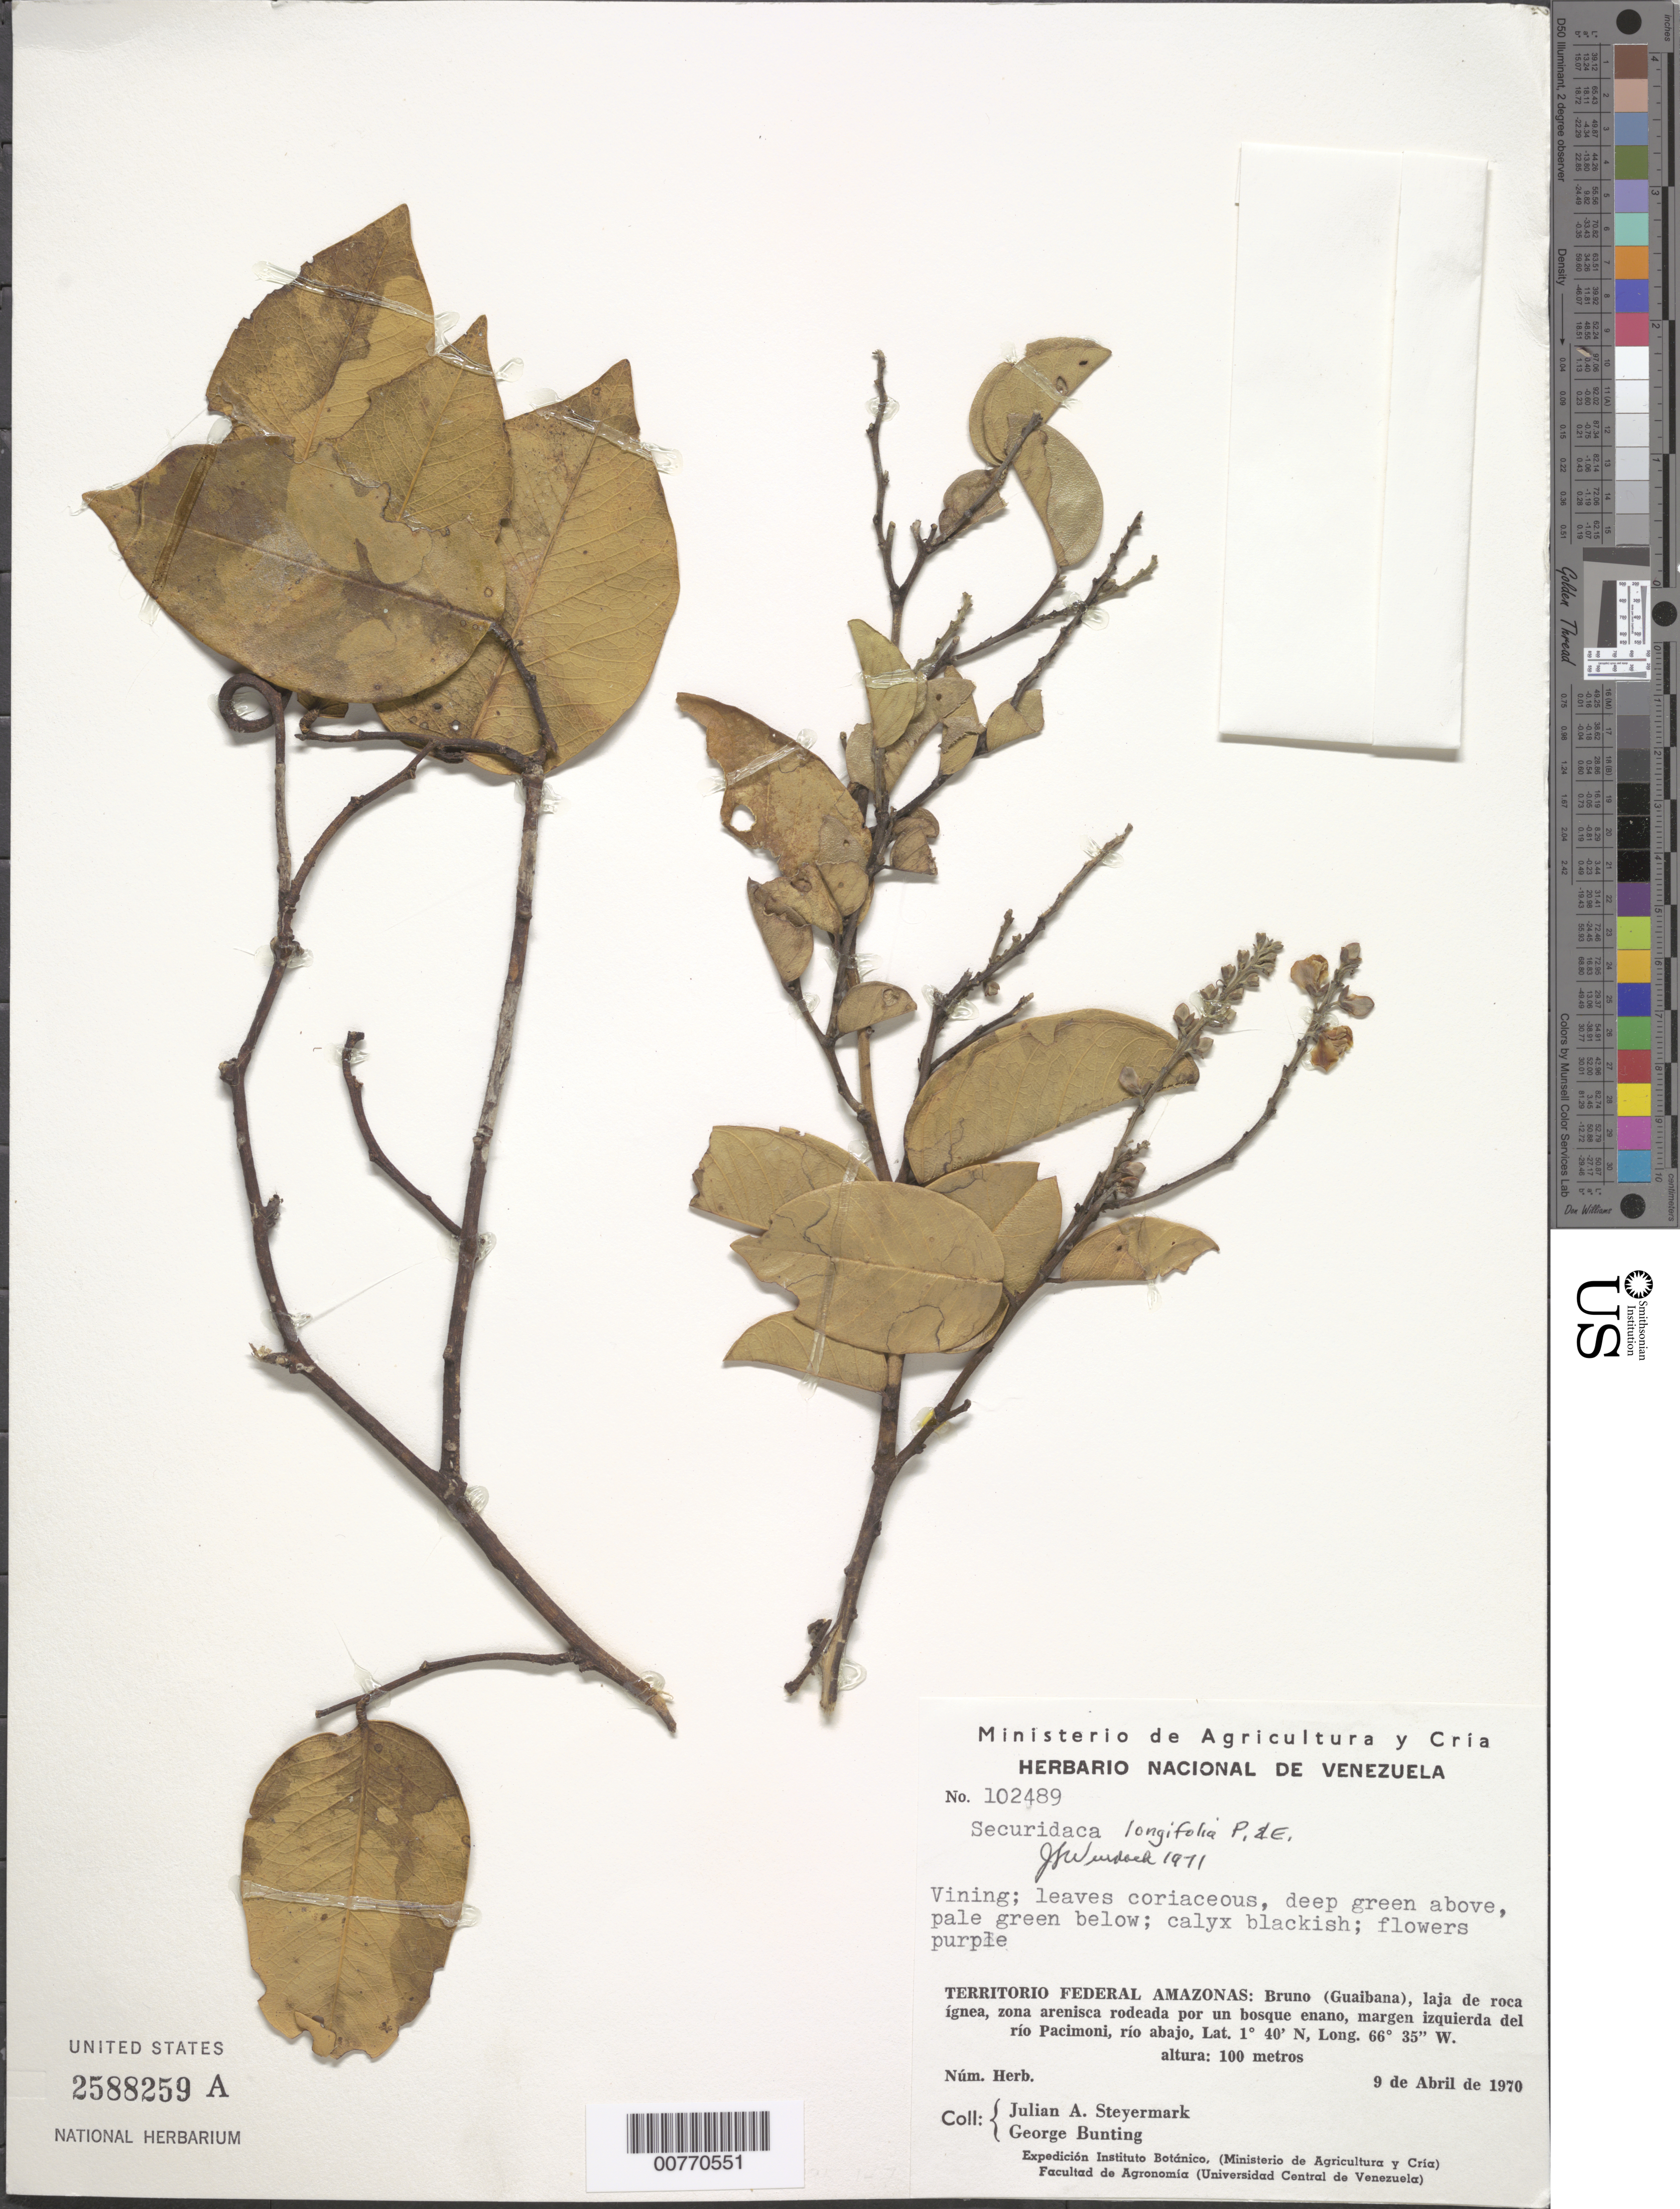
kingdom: Plantae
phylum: Tracheophyta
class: Magnoliopsida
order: Fabales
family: Polygalaceae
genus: Securidaca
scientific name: Securidaca longifolia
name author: Poepp. & Endl.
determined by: Wurdack, John J., (US), US (UNITED STATES)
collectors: J. Steyermark & G. S. Bunting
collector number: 102489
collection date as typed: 9-Apr-70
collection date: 1970-04-09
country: Venezuela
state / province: Amazonas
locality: Bruno (Guaibana), margen izquierda del río Pacimoni, río abajo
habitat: Laja ignea, zona arsenica rodeada por un bosque enano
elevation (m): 100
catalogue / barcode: US 2588259A